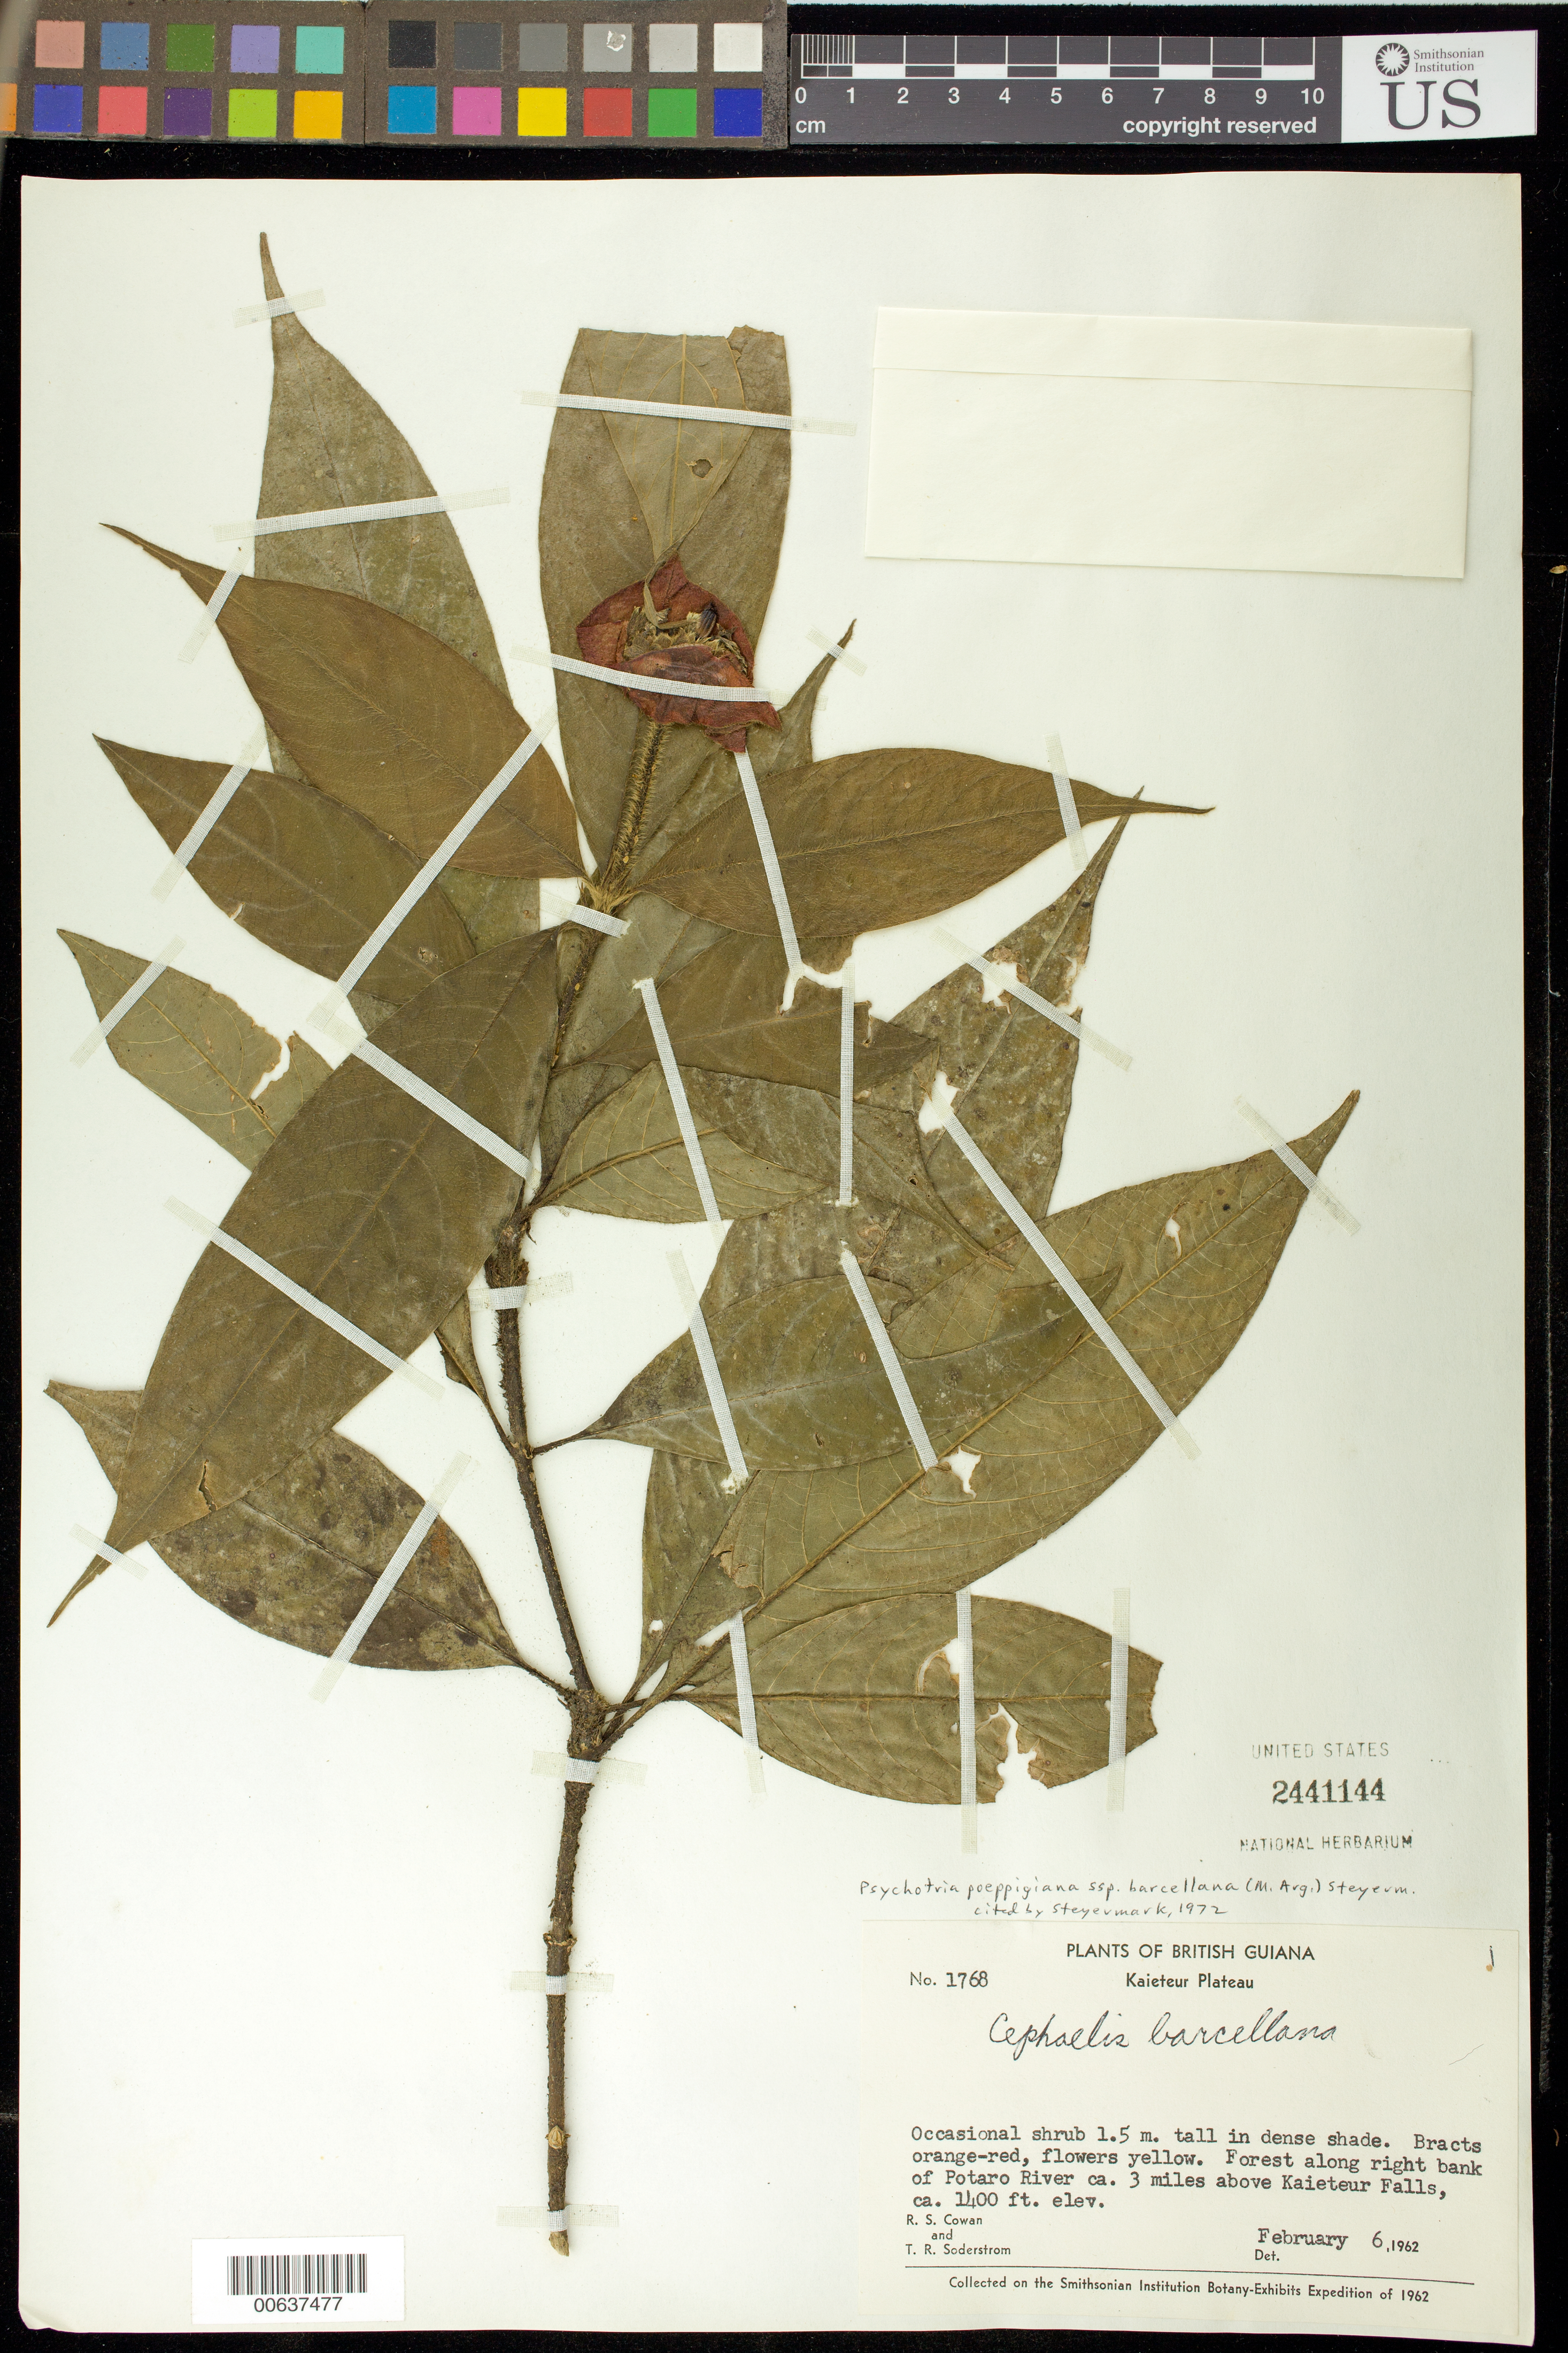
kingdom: Plantae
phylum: Tracheophyta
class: Magnoliopsida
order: Gentianales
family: Rubiaceae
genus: Palicourea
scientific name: Palicourea tomentosa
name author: (Aubl.) Borhidi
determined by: Kirkbride, J. H., Jr.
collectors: R. S. Cowan & T. R. Soderstrom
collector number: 1768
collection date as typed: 6-Feb-62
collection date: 1962-02-06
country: Guyana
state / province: Potaro-Siparuni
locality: Kaieteur Plateau, Potaro R., 3 mi. above Kaieteur Falls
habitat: Dense shade, forest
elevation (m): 427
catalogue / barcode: US 2441144